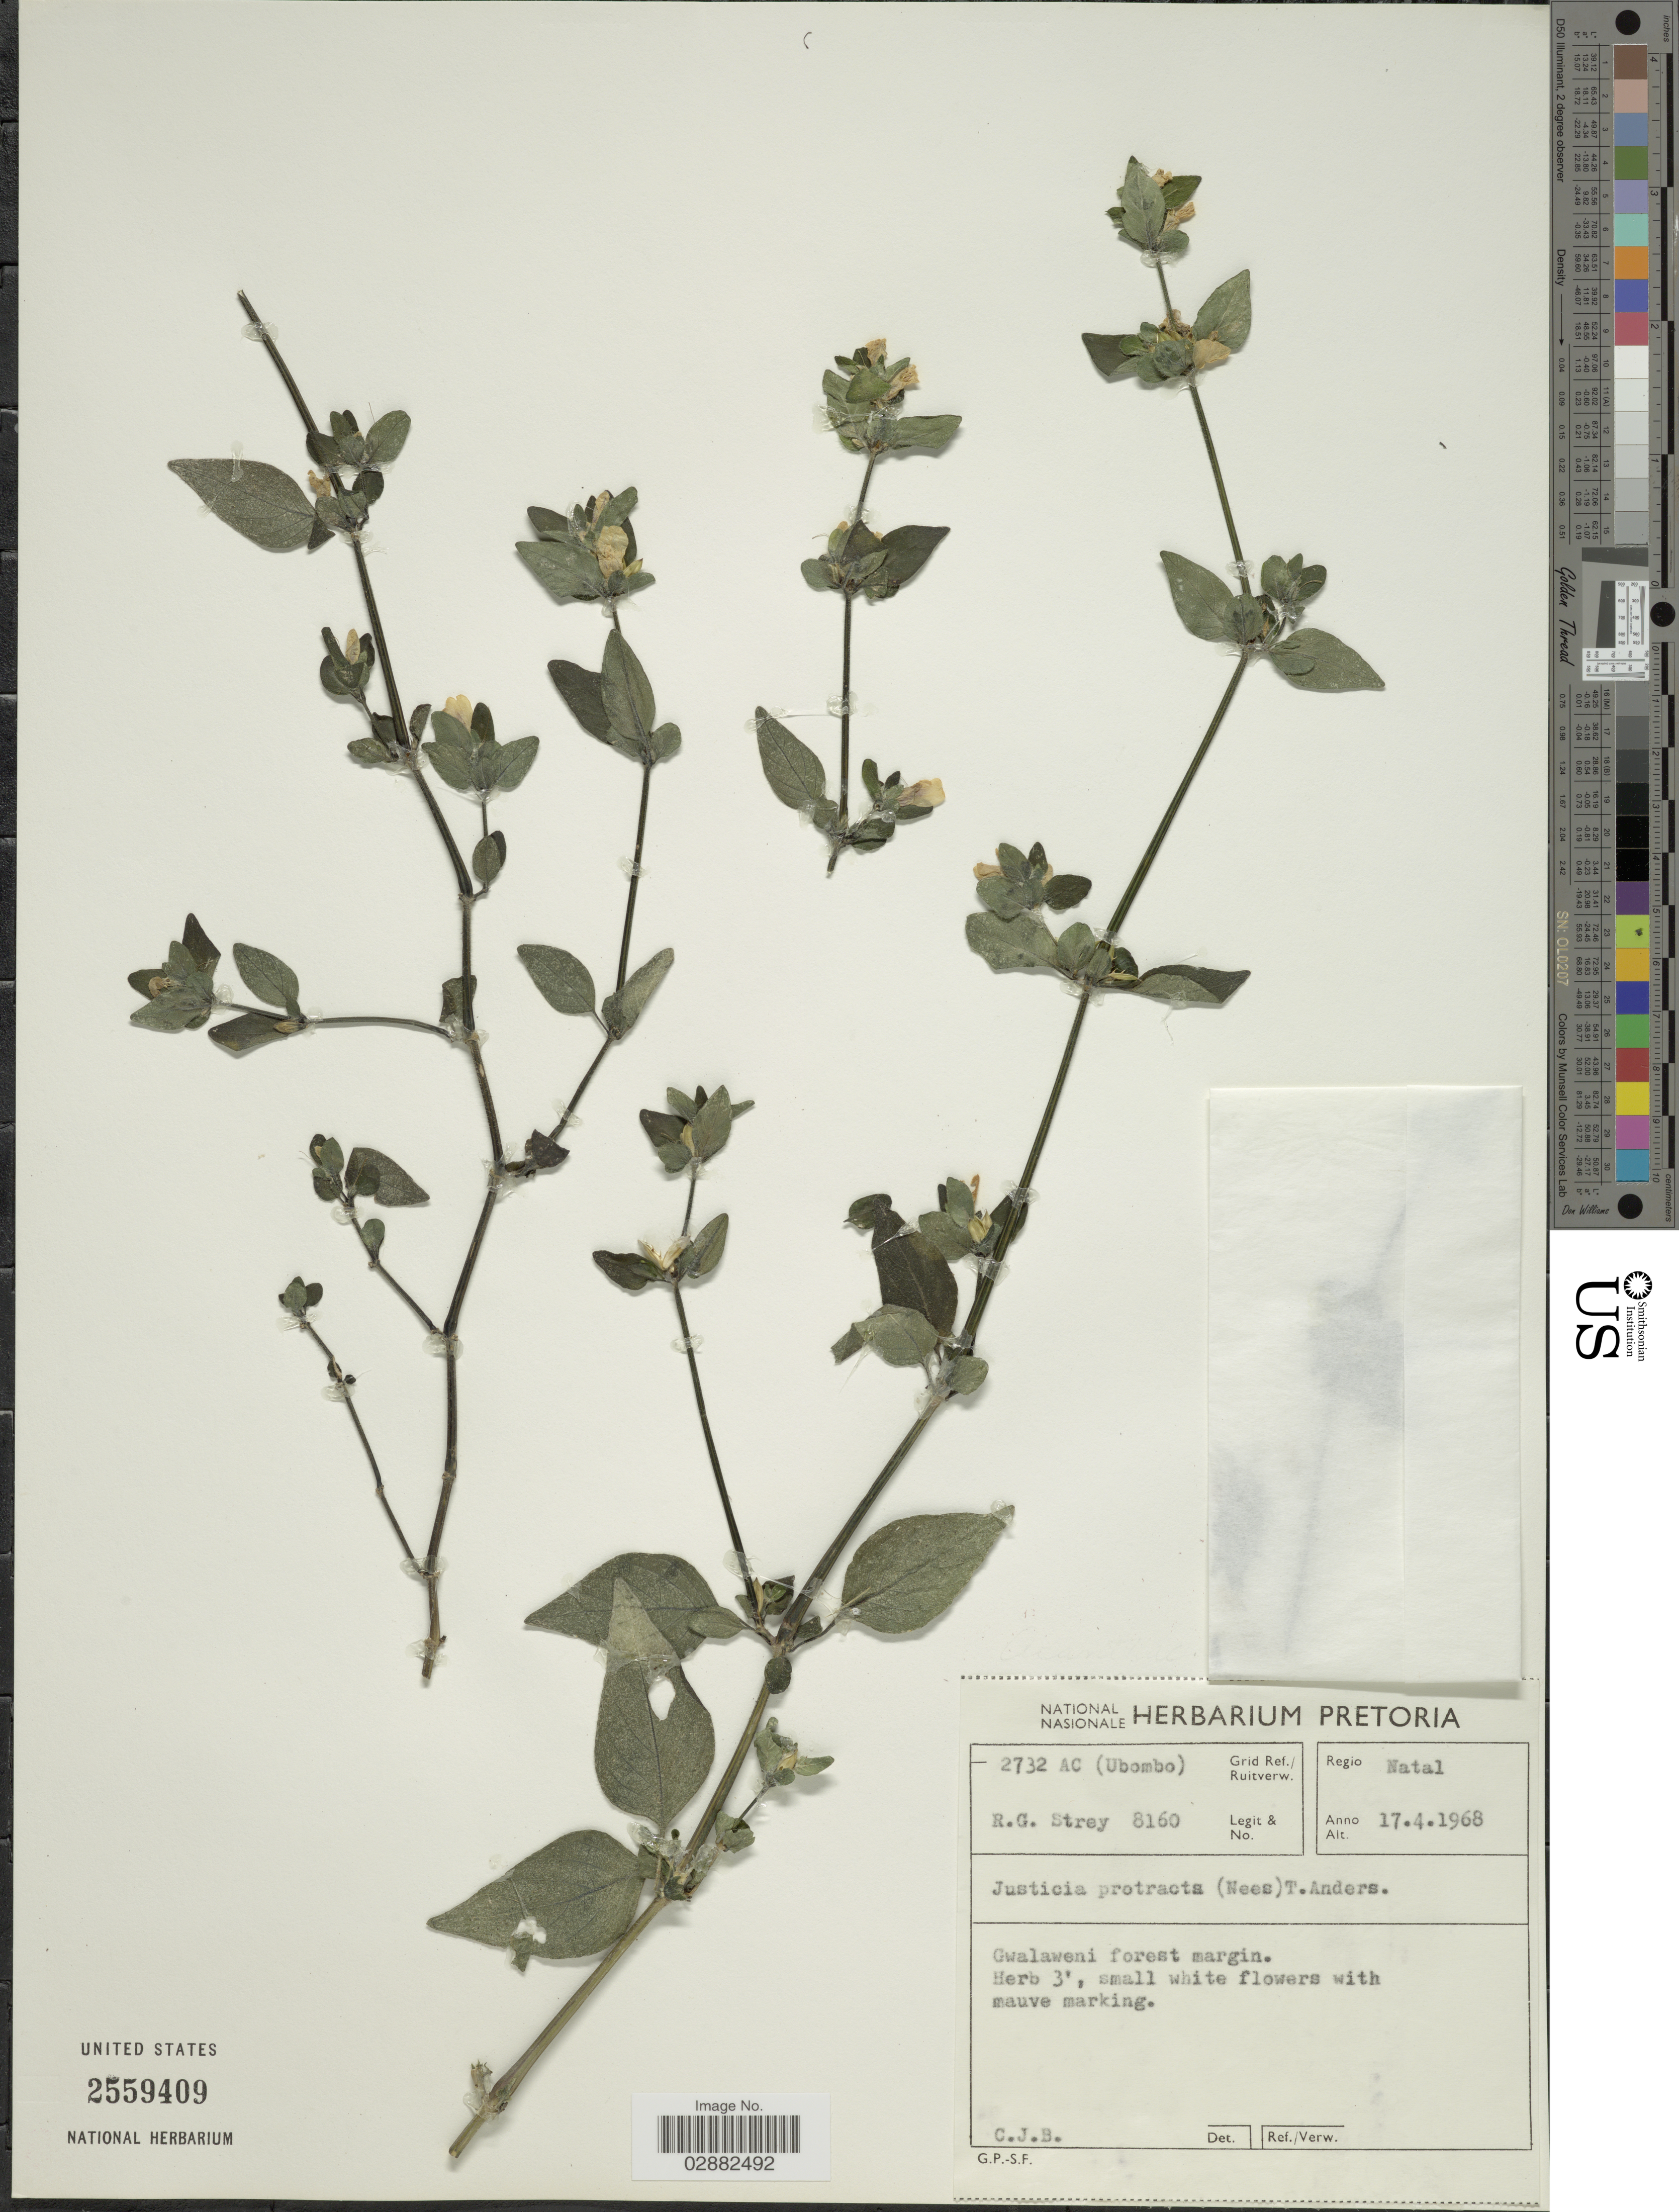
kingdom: Plantae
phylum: Tracheophyta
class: Magnoliopsida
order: Lamiales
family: Acanthaceae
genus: Justicia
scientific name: Justicia protracta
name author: (Nees) T. Anderson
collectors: R. G. Strey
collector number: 8160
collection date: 1968-04-17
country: South Africa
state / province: KwaZulu-Natal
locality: Grid Ref./Ruitverw. 2732 AC (Ubombo), Regio Natal, Gwalaweni forest margin.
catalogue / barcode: US 2559409